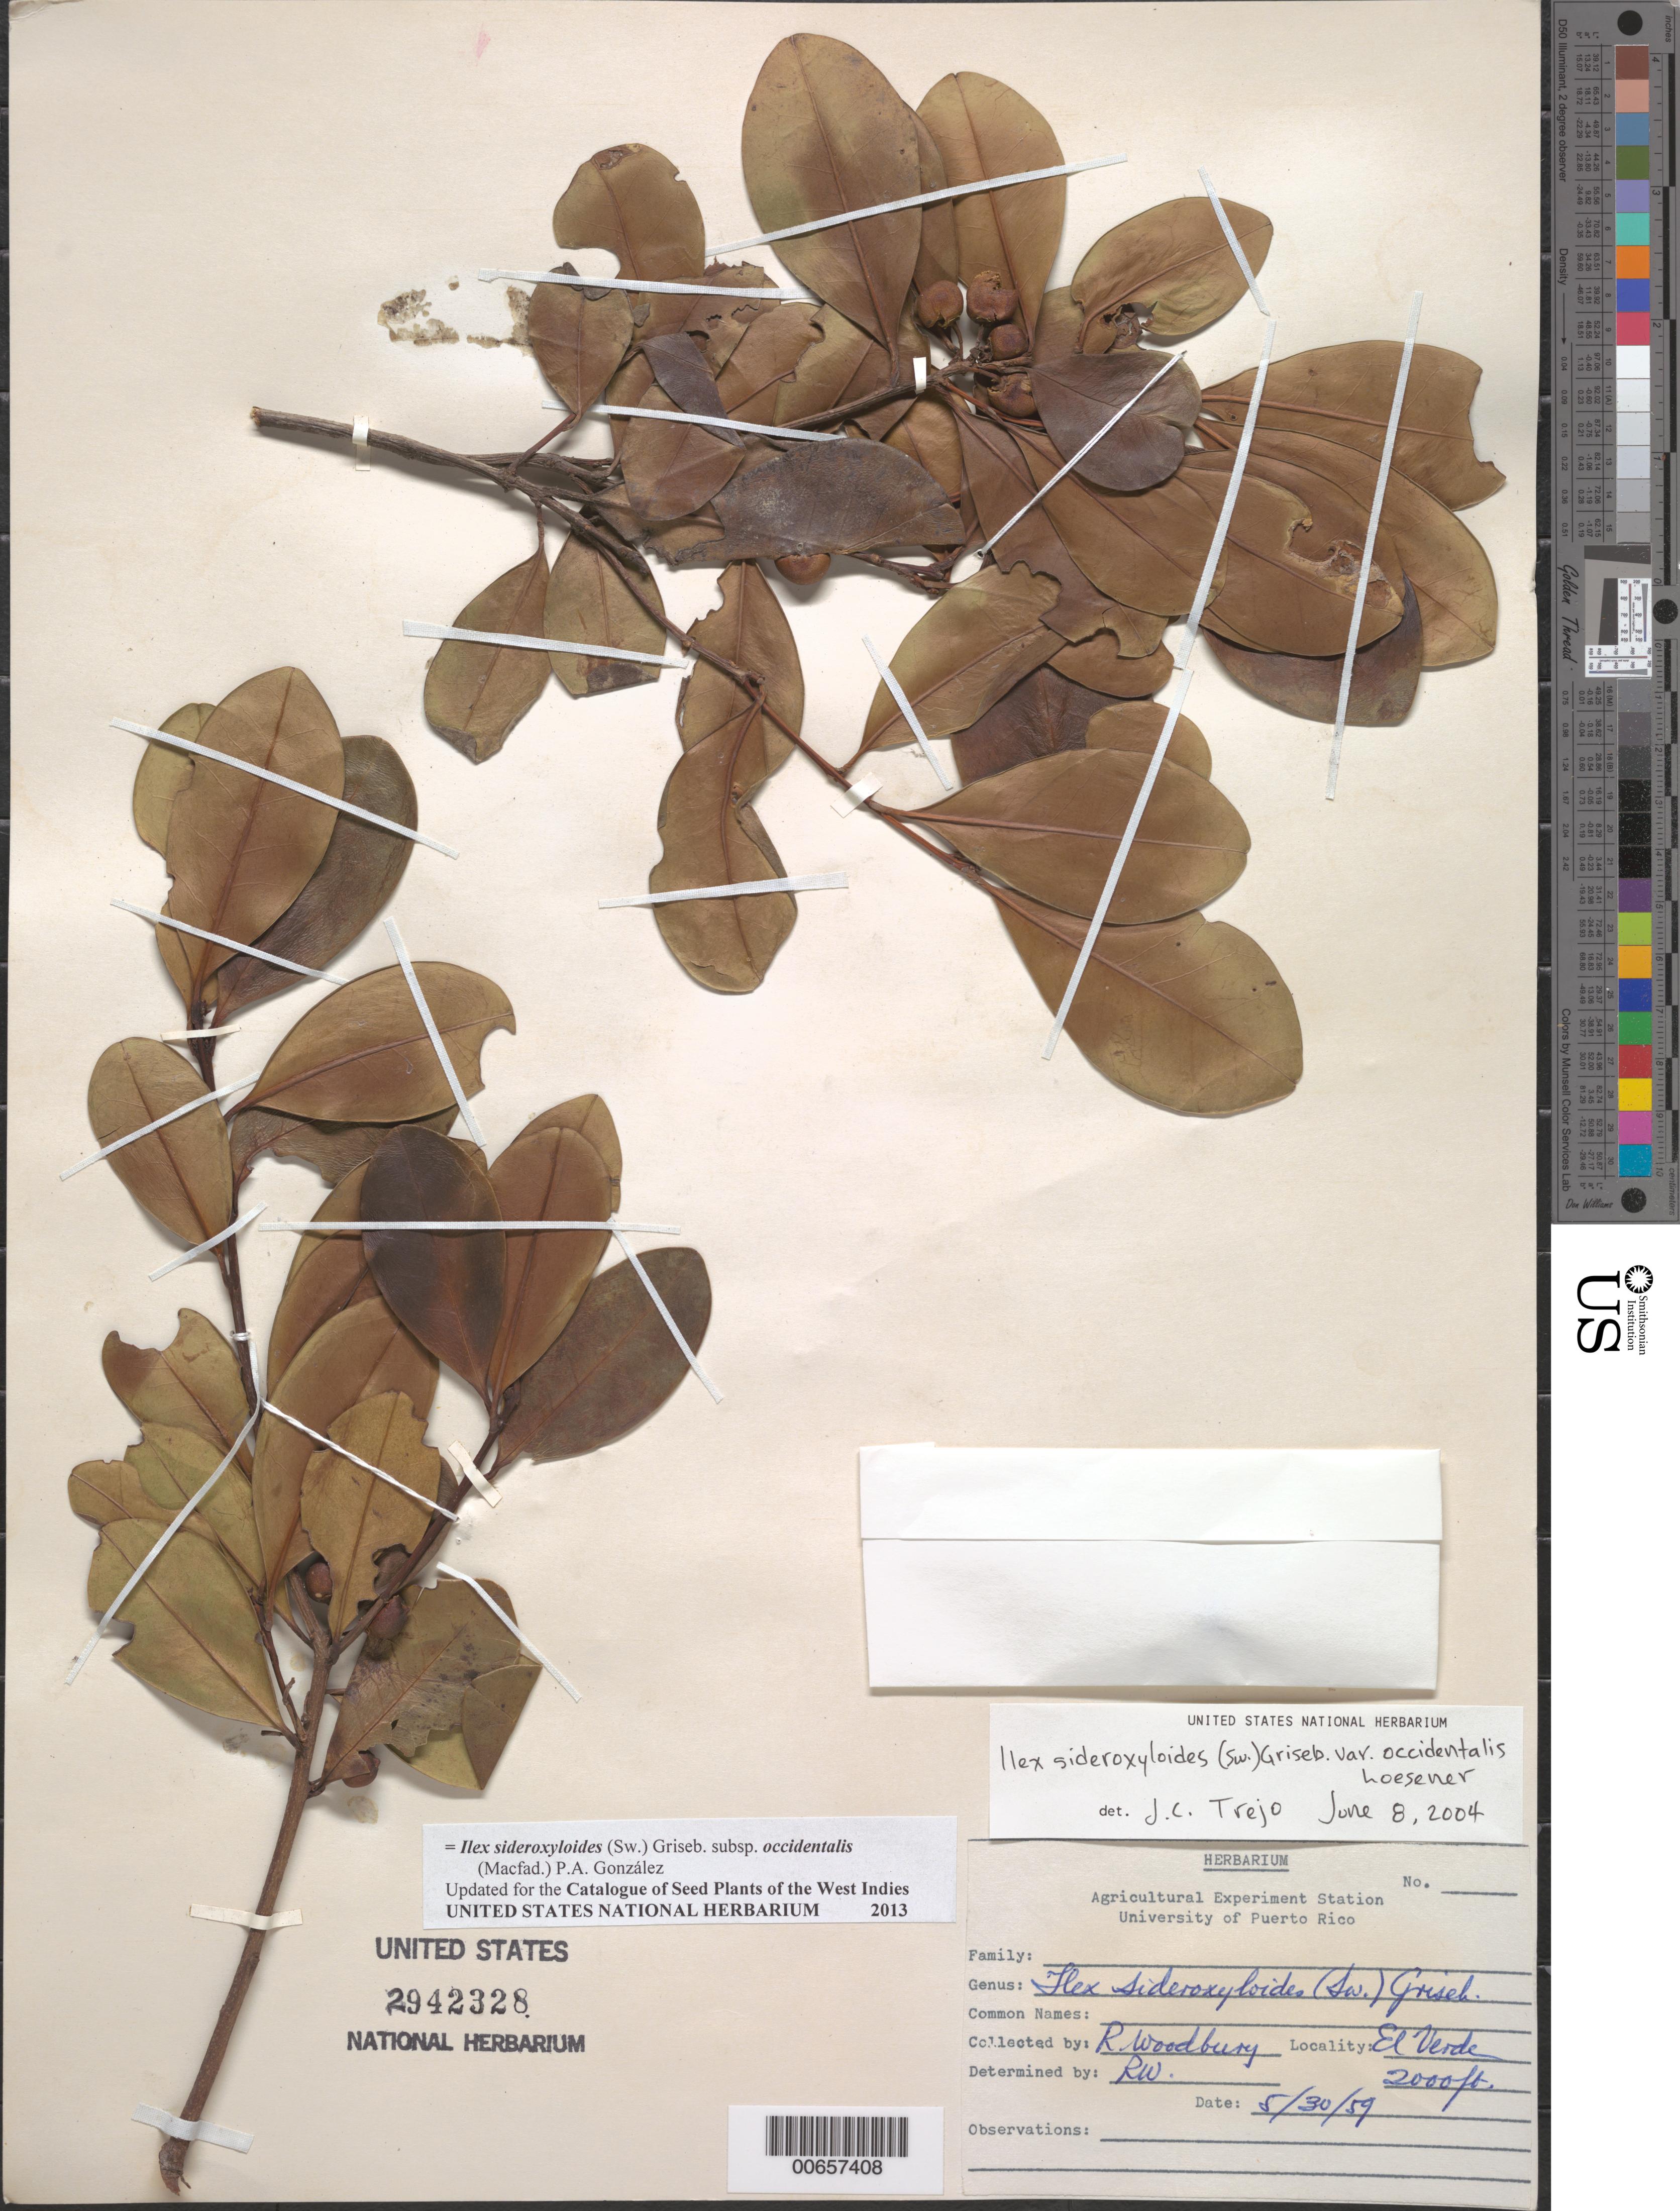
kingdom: Plantae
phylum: Tracheophyta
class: Magnoliopsida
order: Aquifoliales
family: Aquifoliaceae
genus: Ilex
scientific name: Ilex sideroxyloides subsp. occidentalis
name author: (Macfad.) P. A. González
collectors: R. O. Woodbury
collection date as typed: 30 May 1959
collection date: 1959-05-30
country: Puerto Rico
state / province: Río Grande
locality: El Verde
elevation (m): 610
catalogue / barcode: US 2942328